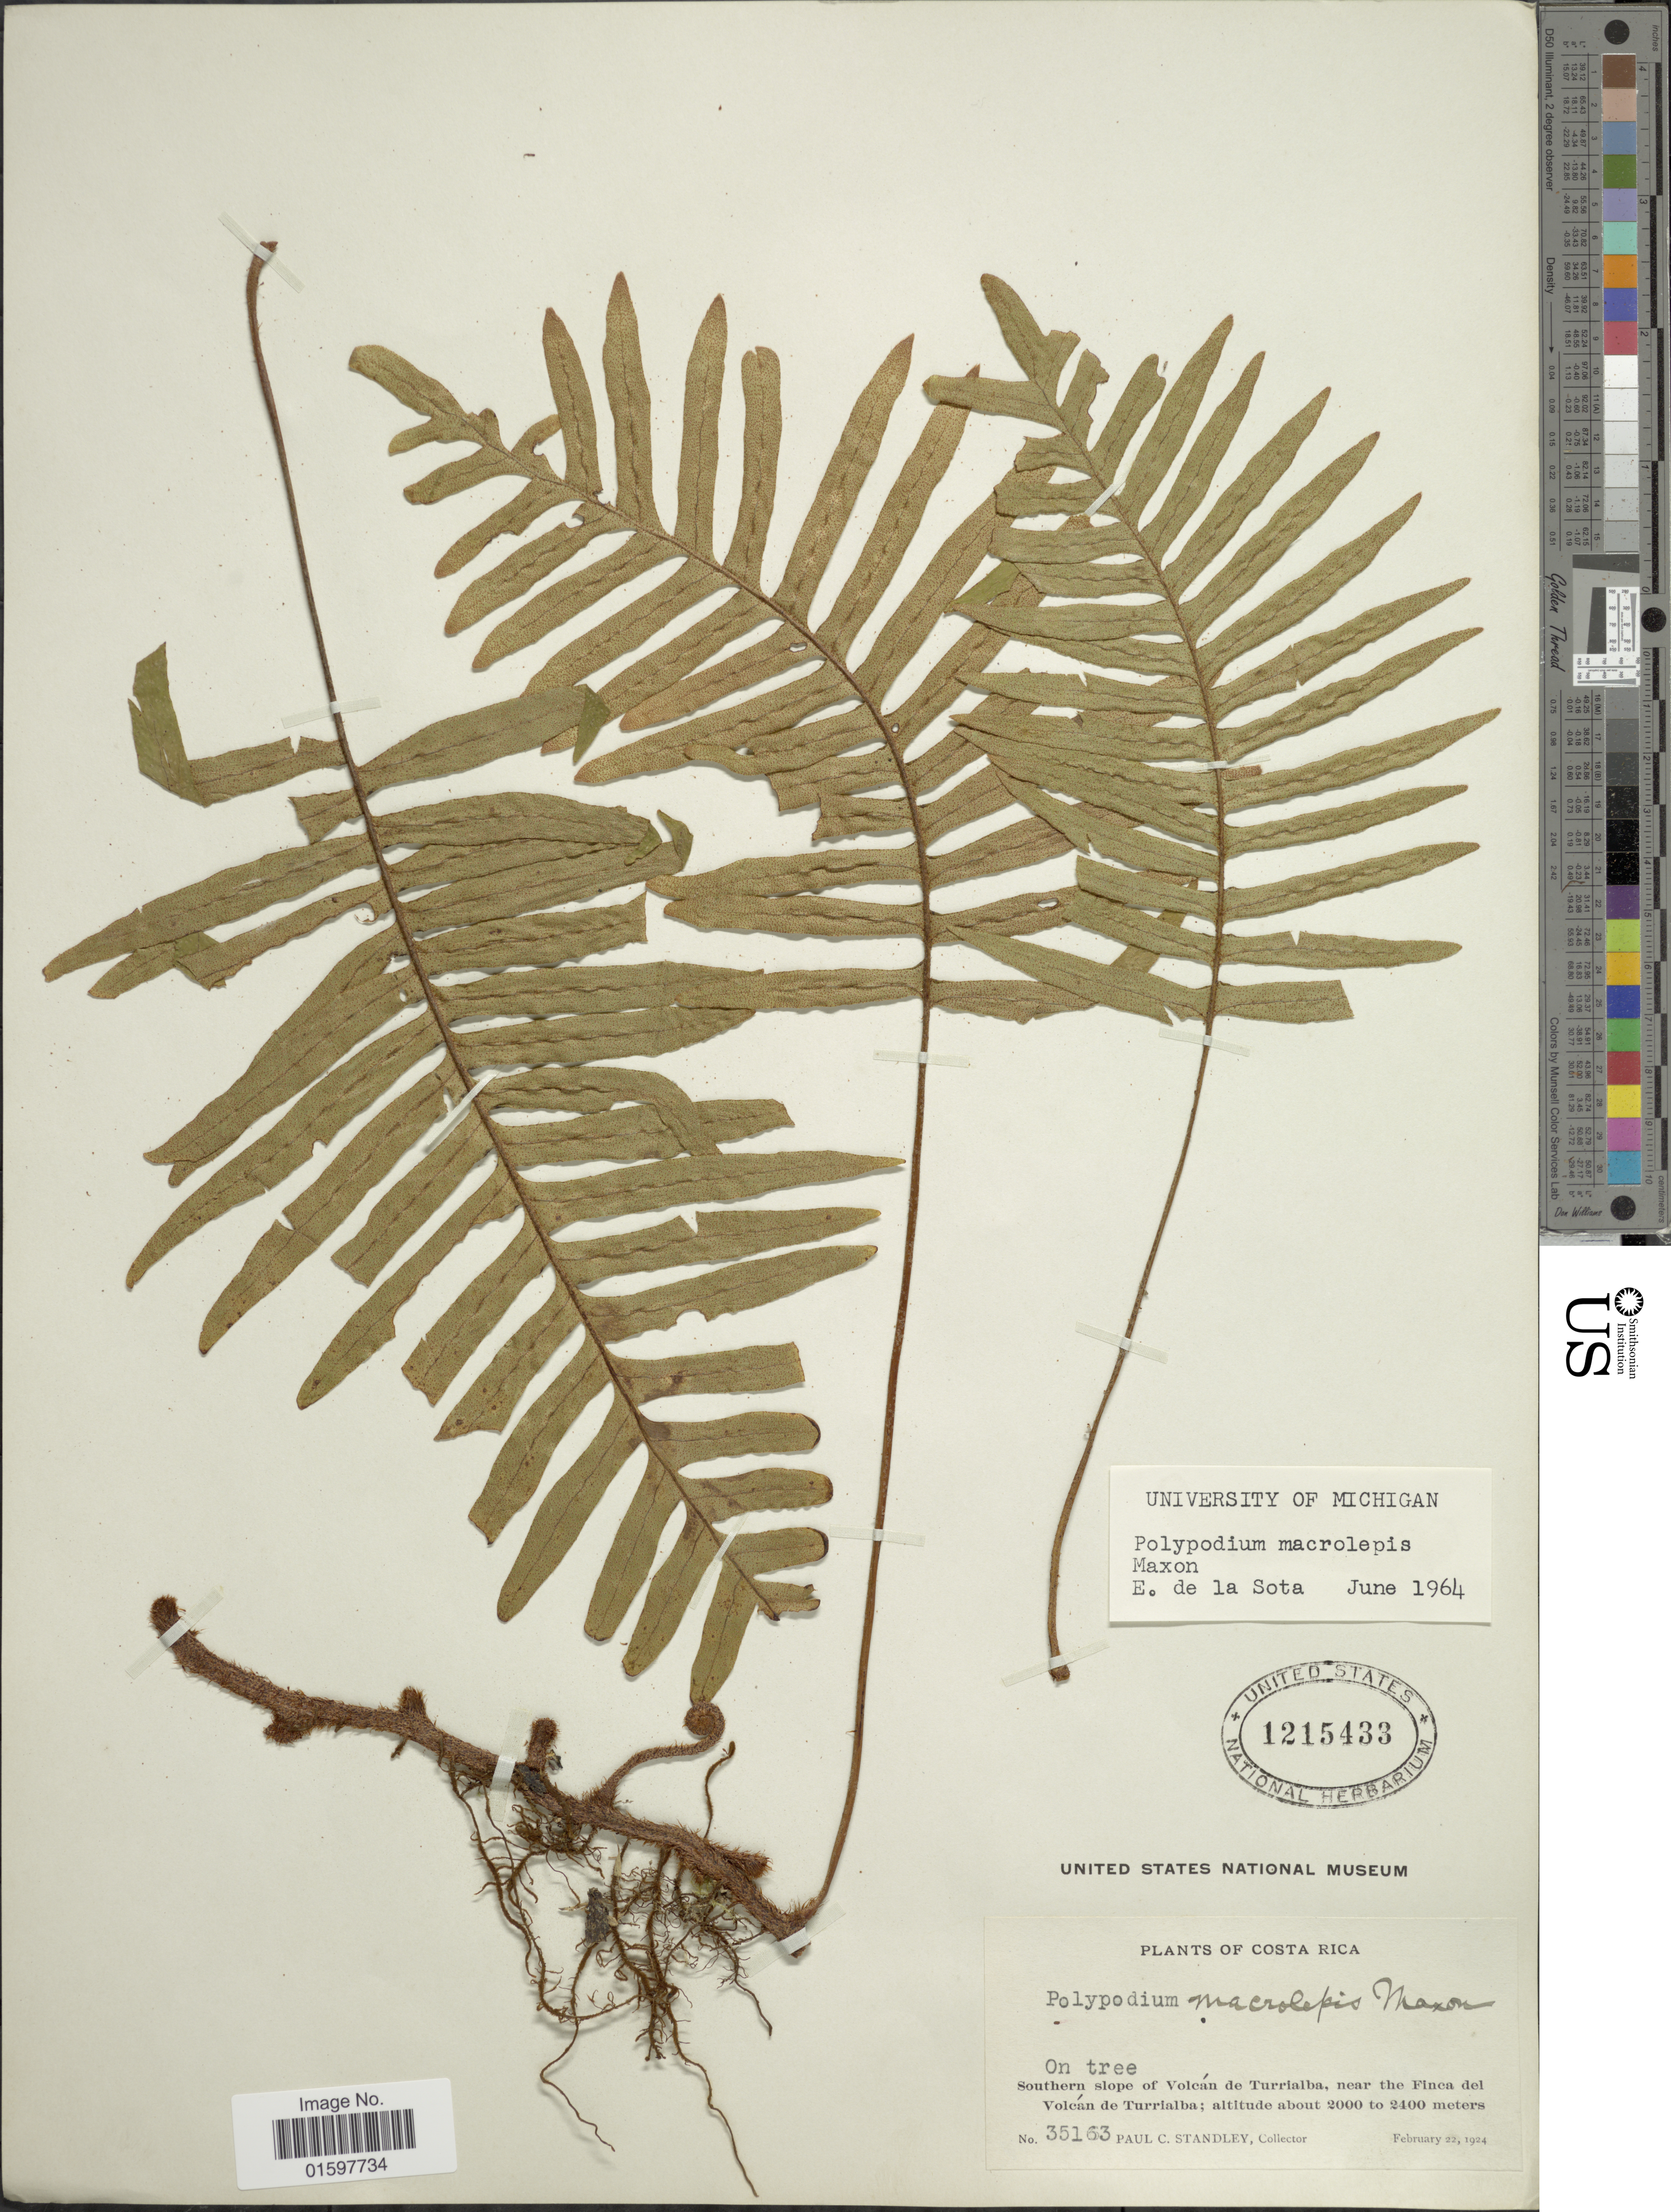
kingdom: Plantae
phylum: Tracheophyta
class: Polypodiopsida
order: Polypodiales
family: Polypodiaceae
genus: Pleopeltis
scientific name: Pleopeltis macrolepis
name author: (Maxon) A.R. Sm. & Tejero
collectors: P. C. Standley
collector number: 35163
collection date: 1924-02-22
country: Costa Rica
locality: Southern slope of Volcán de Turrialba, near the Finca del Volcán de Turrialba.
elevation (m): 2000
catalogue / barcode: US 1215433